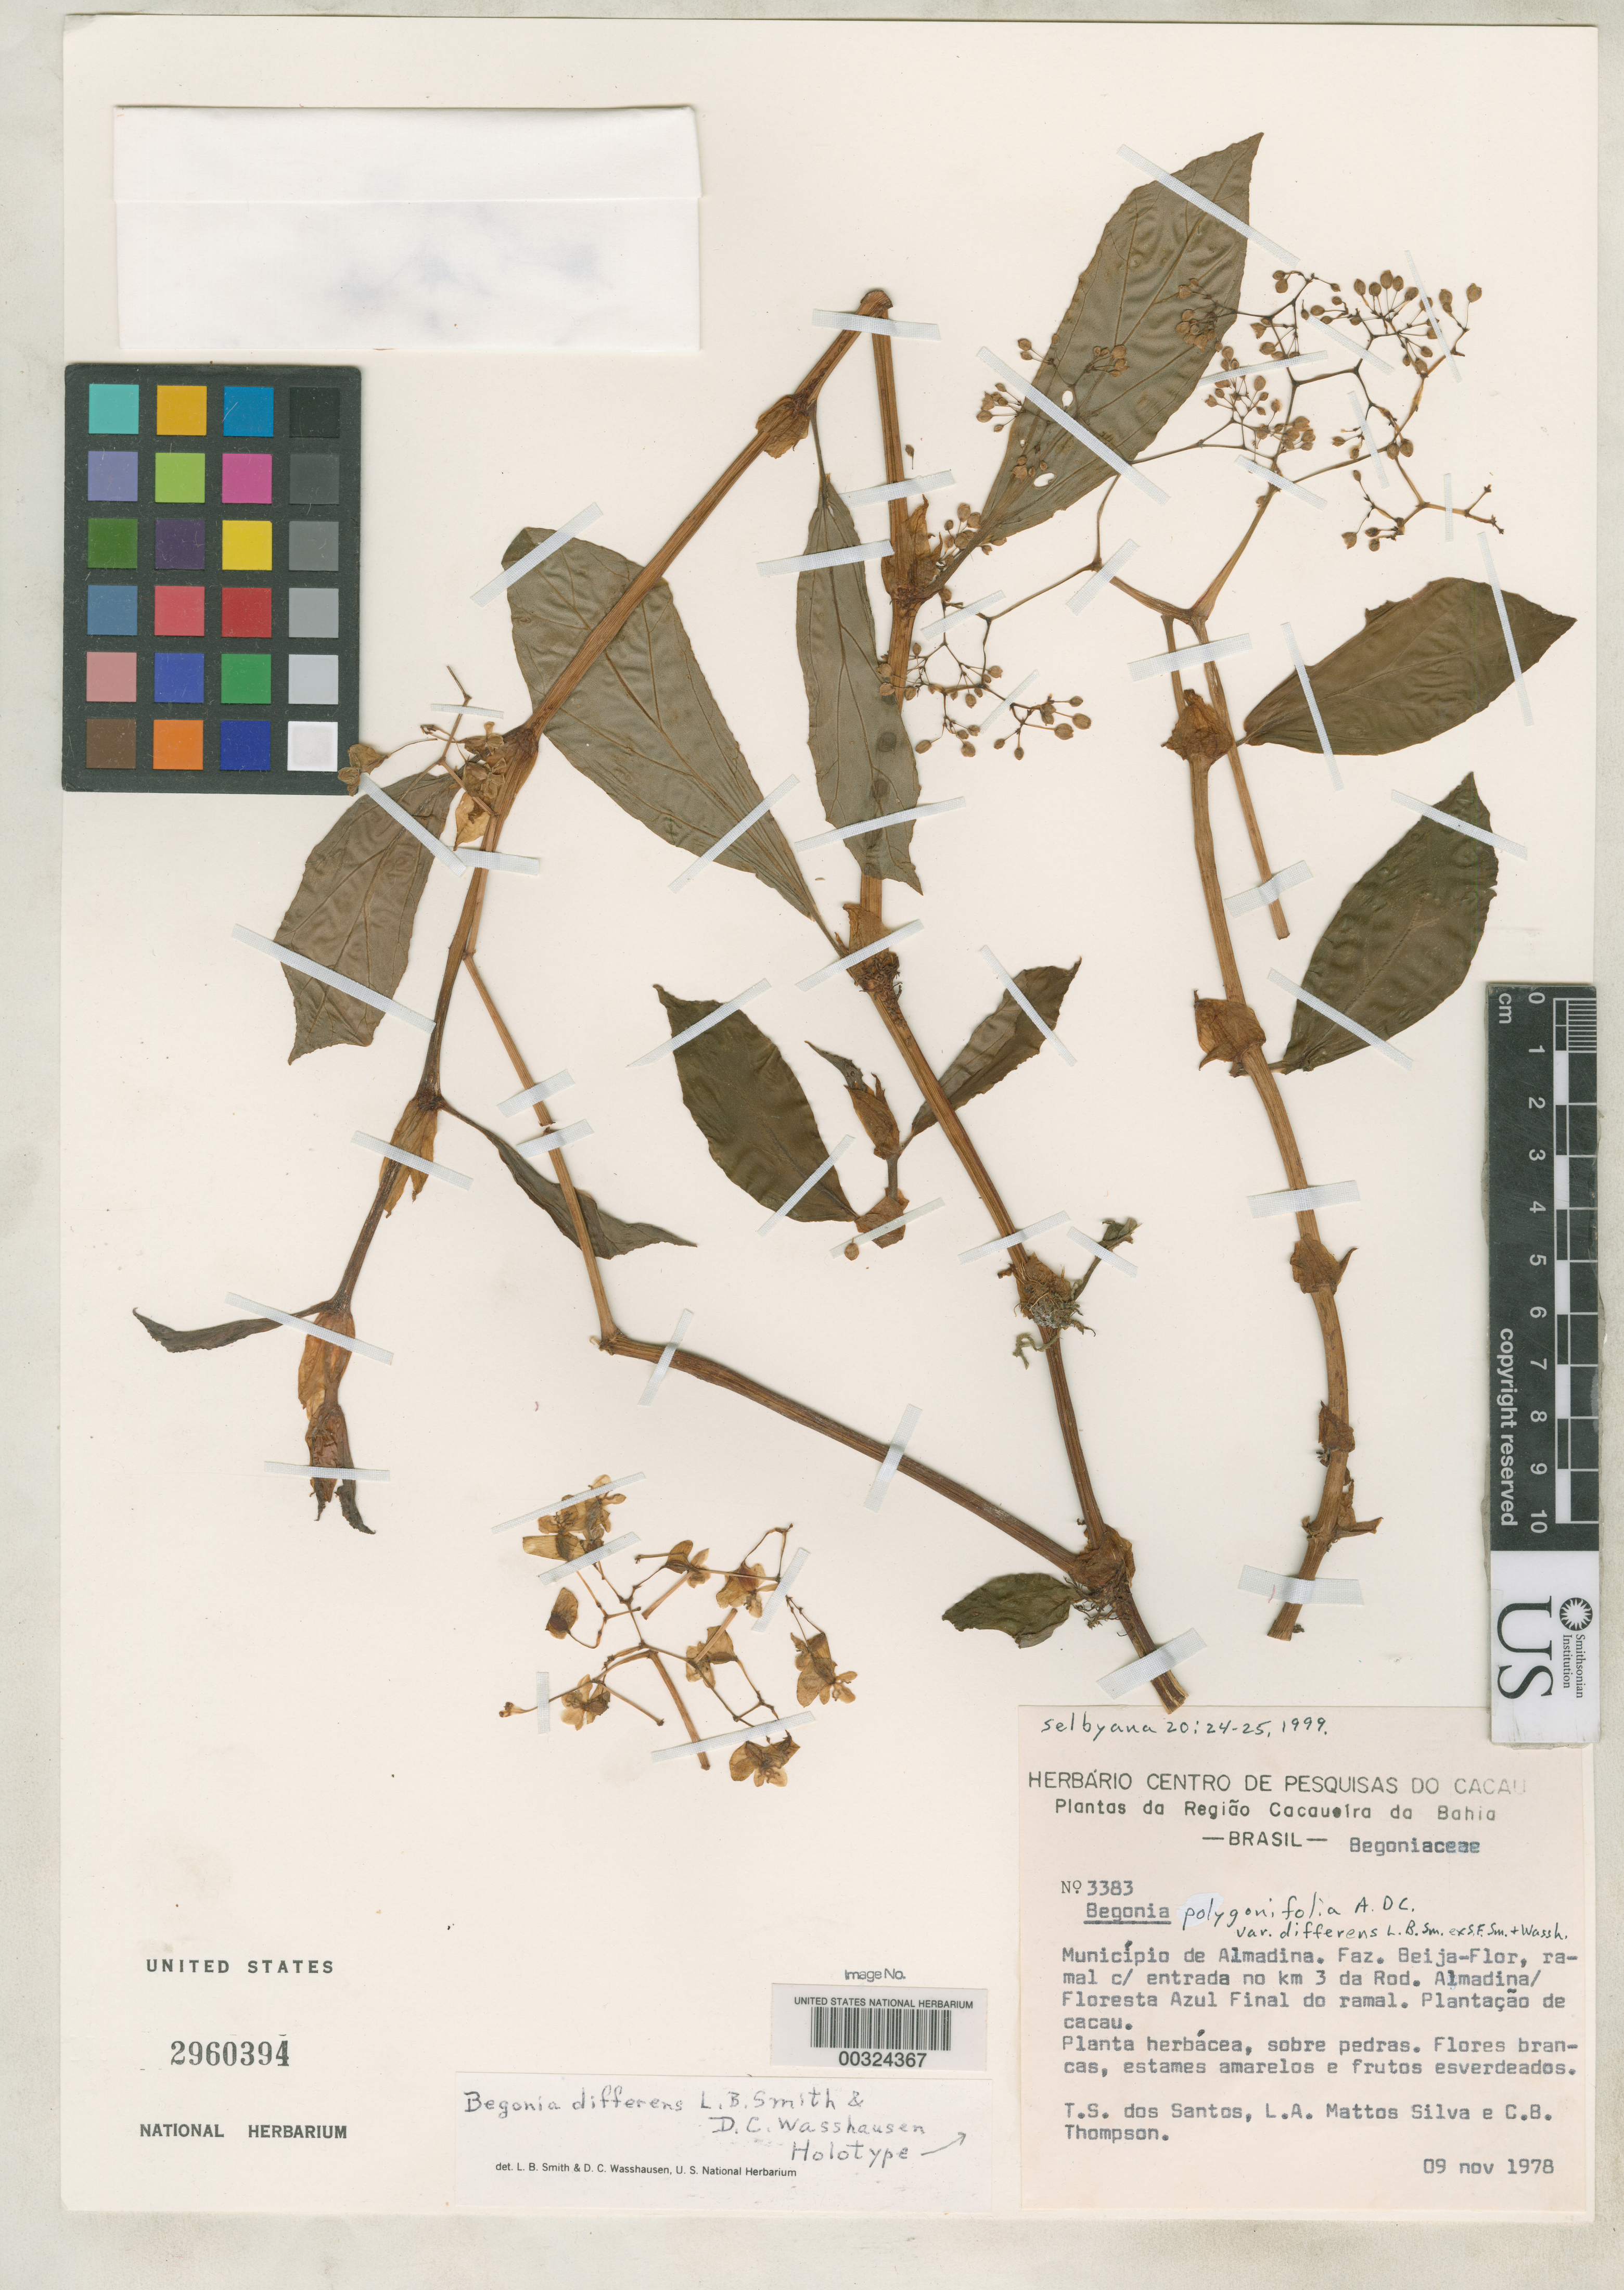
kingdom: Plantae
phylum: Tracheophyta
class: Magnoliopsida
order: Cucurbitales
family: Begoniaceae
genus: Begonia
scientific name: Begonia polygonifolia var. differens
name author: L.B. Sm. ex S.F. Sm. & Wassh.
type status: Holotype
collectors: T. S. Santos, L. A. Mattos Silva & C. B. Thompson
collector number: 3383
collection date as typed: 09 Nov 1978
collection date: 1978-11-09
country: Brazil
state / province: Bahia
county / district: Almadina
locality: Faz. Beija-Flor, ramal c/ entrada no km 3 da Rod. Almadina/floresata Azul Final do Ramal.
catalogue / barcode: US 2960394